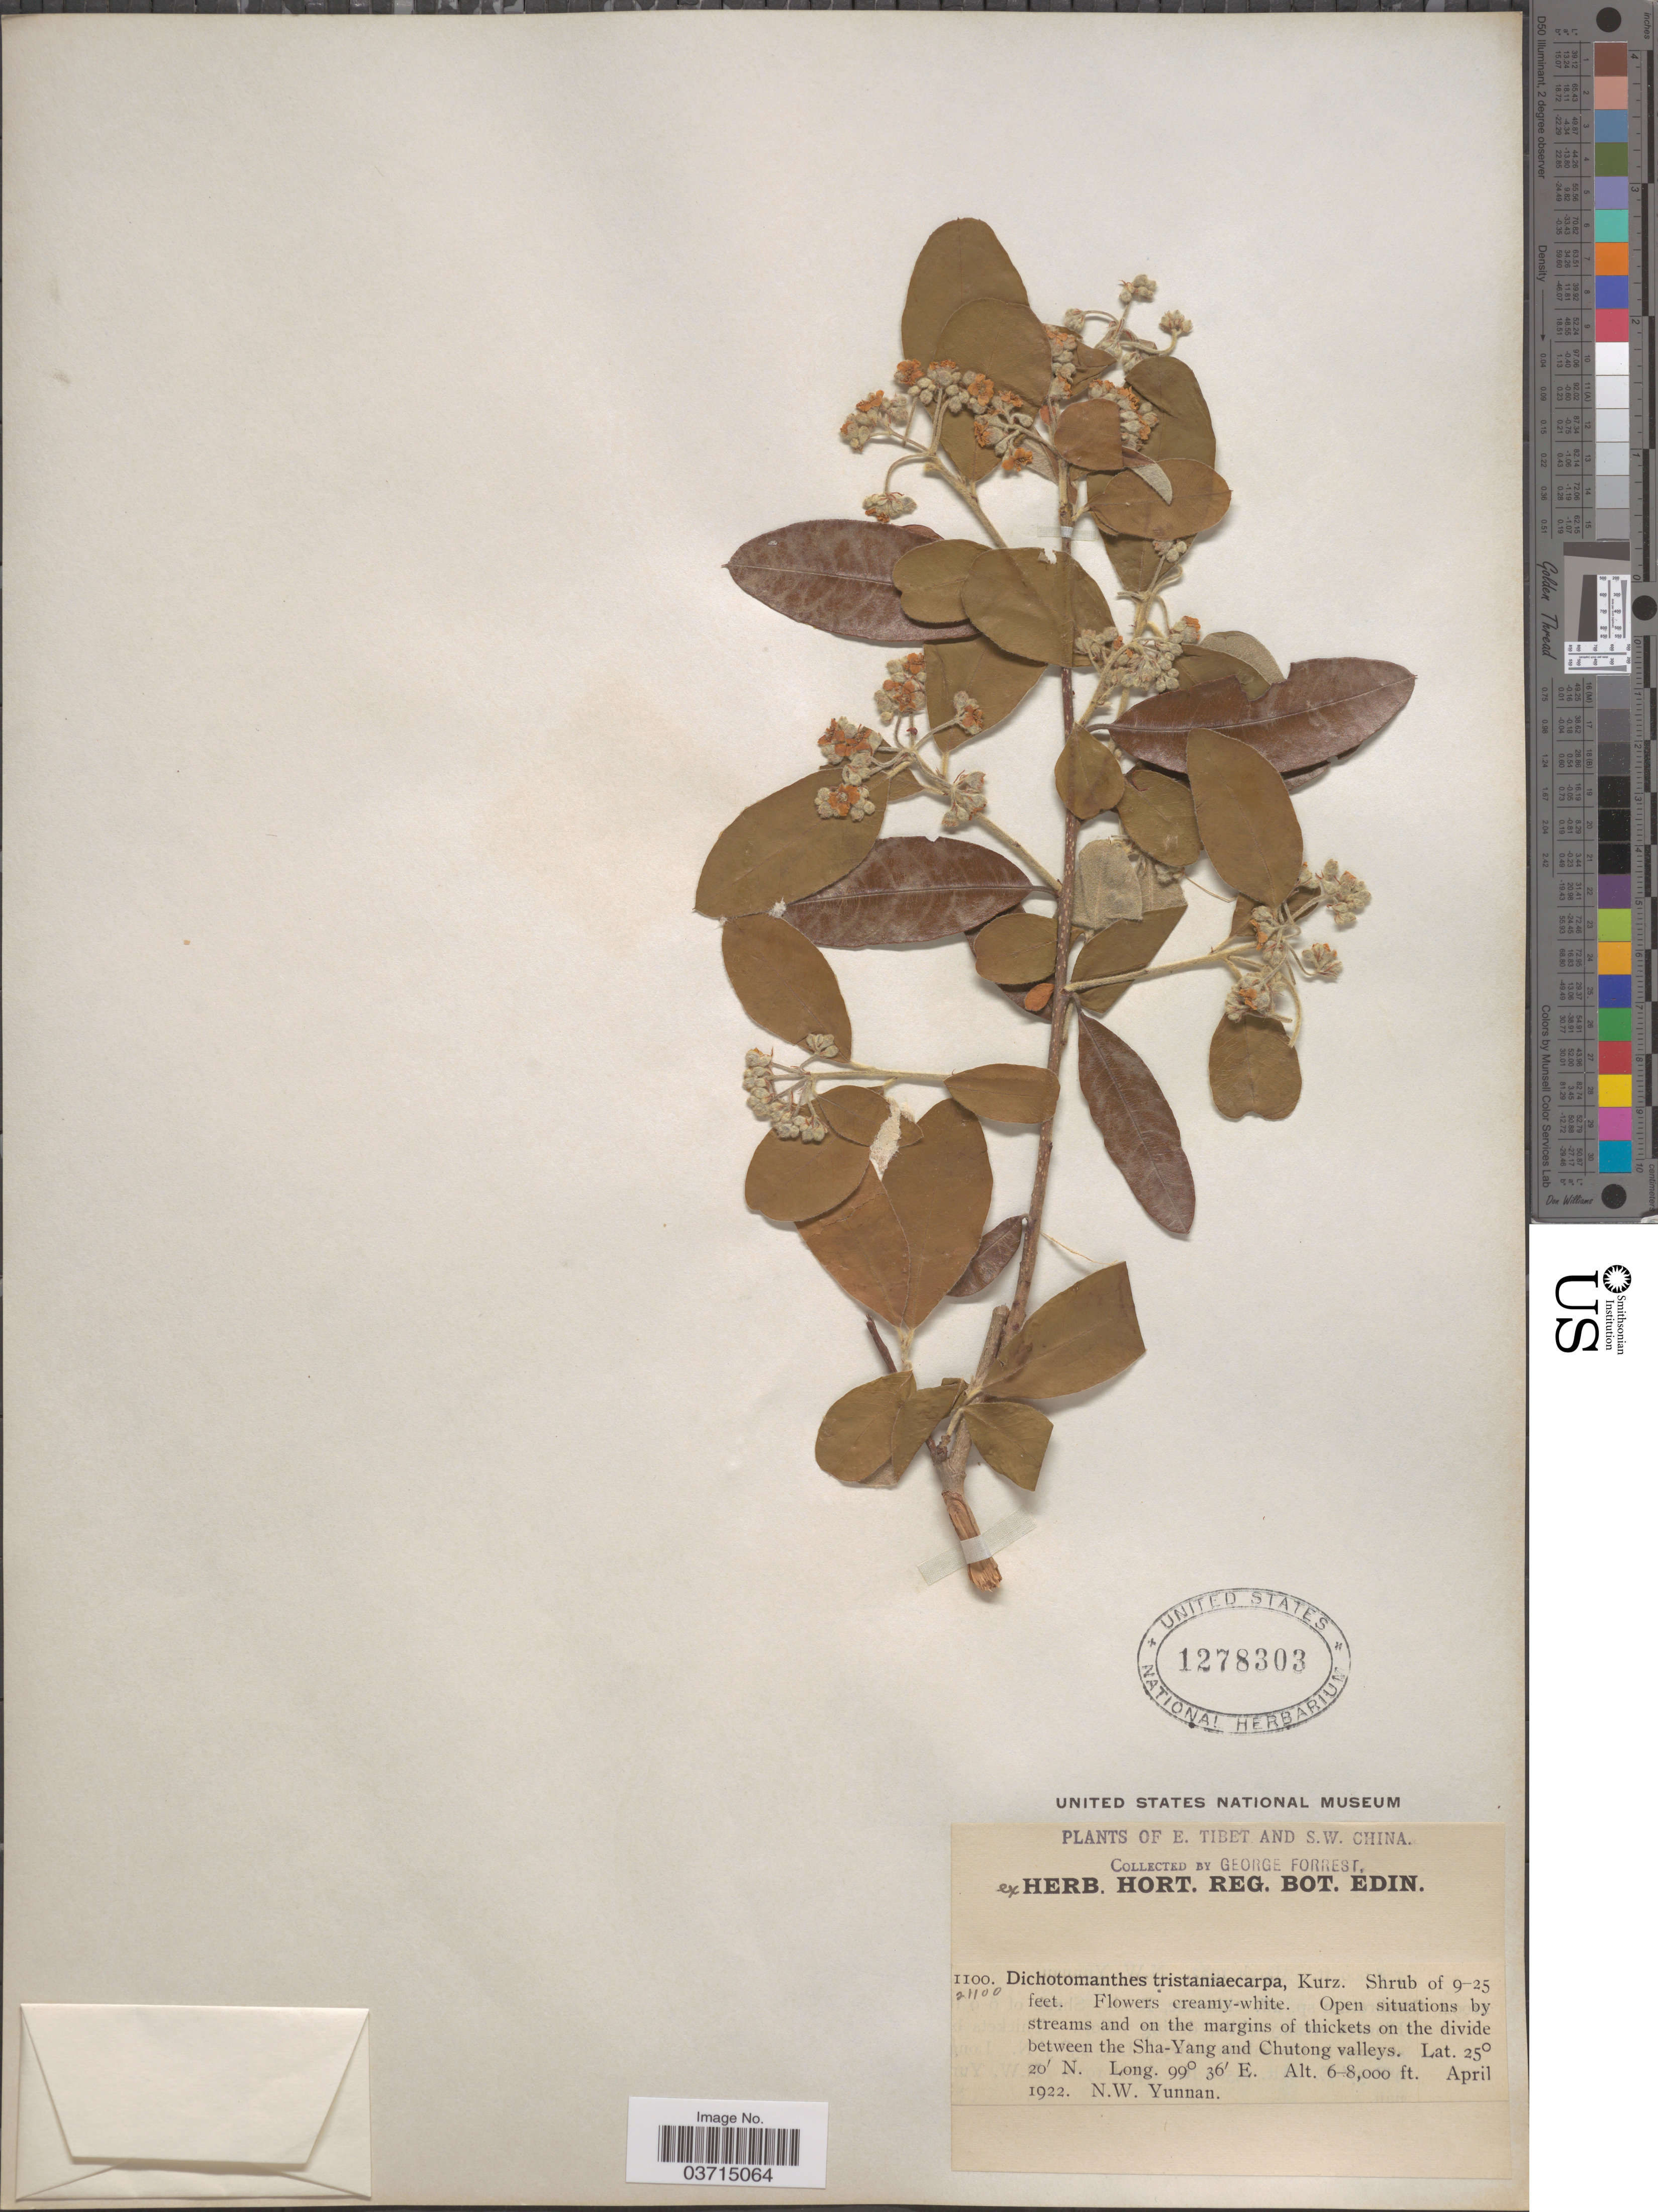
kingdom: Plantae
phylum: Tracheophyta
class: Magnoliopsida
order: Rosales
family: Rosaceae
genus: Dichotomanthes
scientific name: Dichotomanthes sp.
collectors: G. Forrest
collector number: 1100/21100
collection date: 1922-04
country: China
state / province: Yunnan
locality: S.W. China. On the divide between the Sha-Yang and Chutong valleys. N.W. Yunnan.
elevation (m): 1829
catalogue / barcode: US 1278303